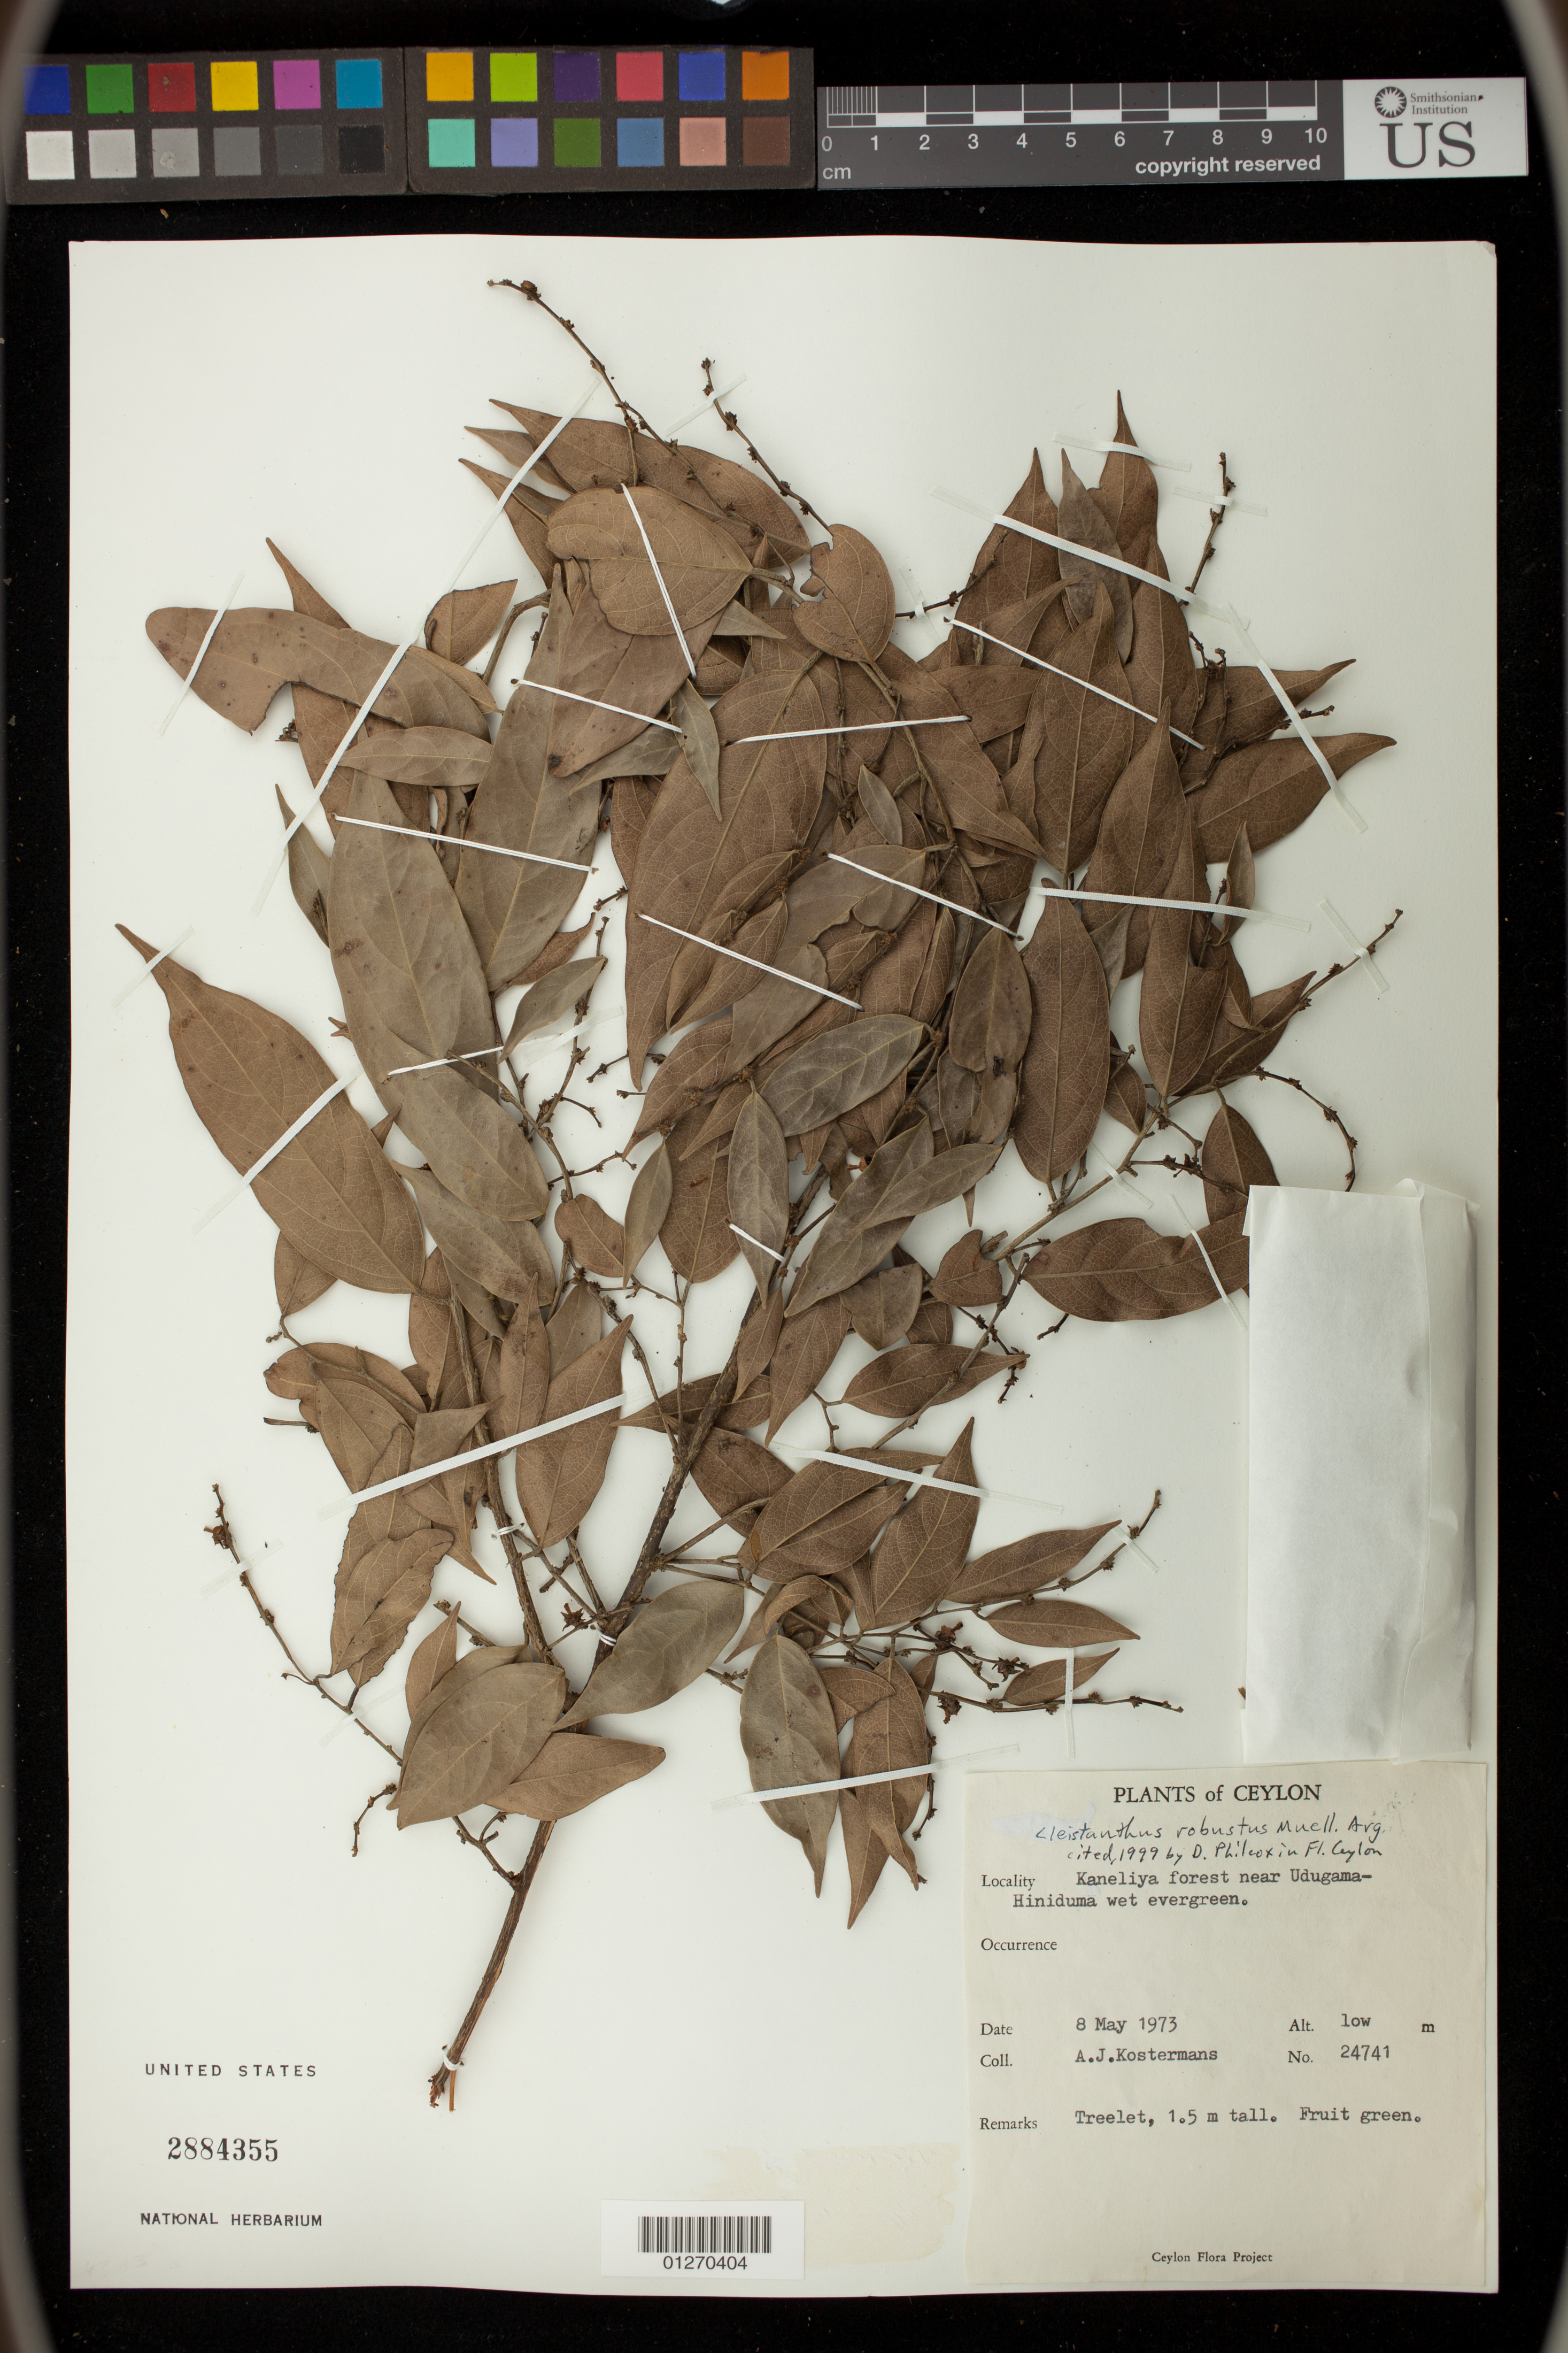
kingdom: Plantae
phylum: Tracheophyta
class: Magnoliopsida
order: Malpighiales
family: Phyllanthaceae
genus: Cleistanthus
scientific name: Cleistanthus robustus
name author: (Thwaites) Müll. Arg.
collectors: A. Kostermans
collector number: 24741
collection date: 1973-05-08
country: Sri Lanka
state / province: Central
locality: Kaneliya forest near Udugama-Hiniduma wet evergreen.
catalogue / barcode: US 2884355